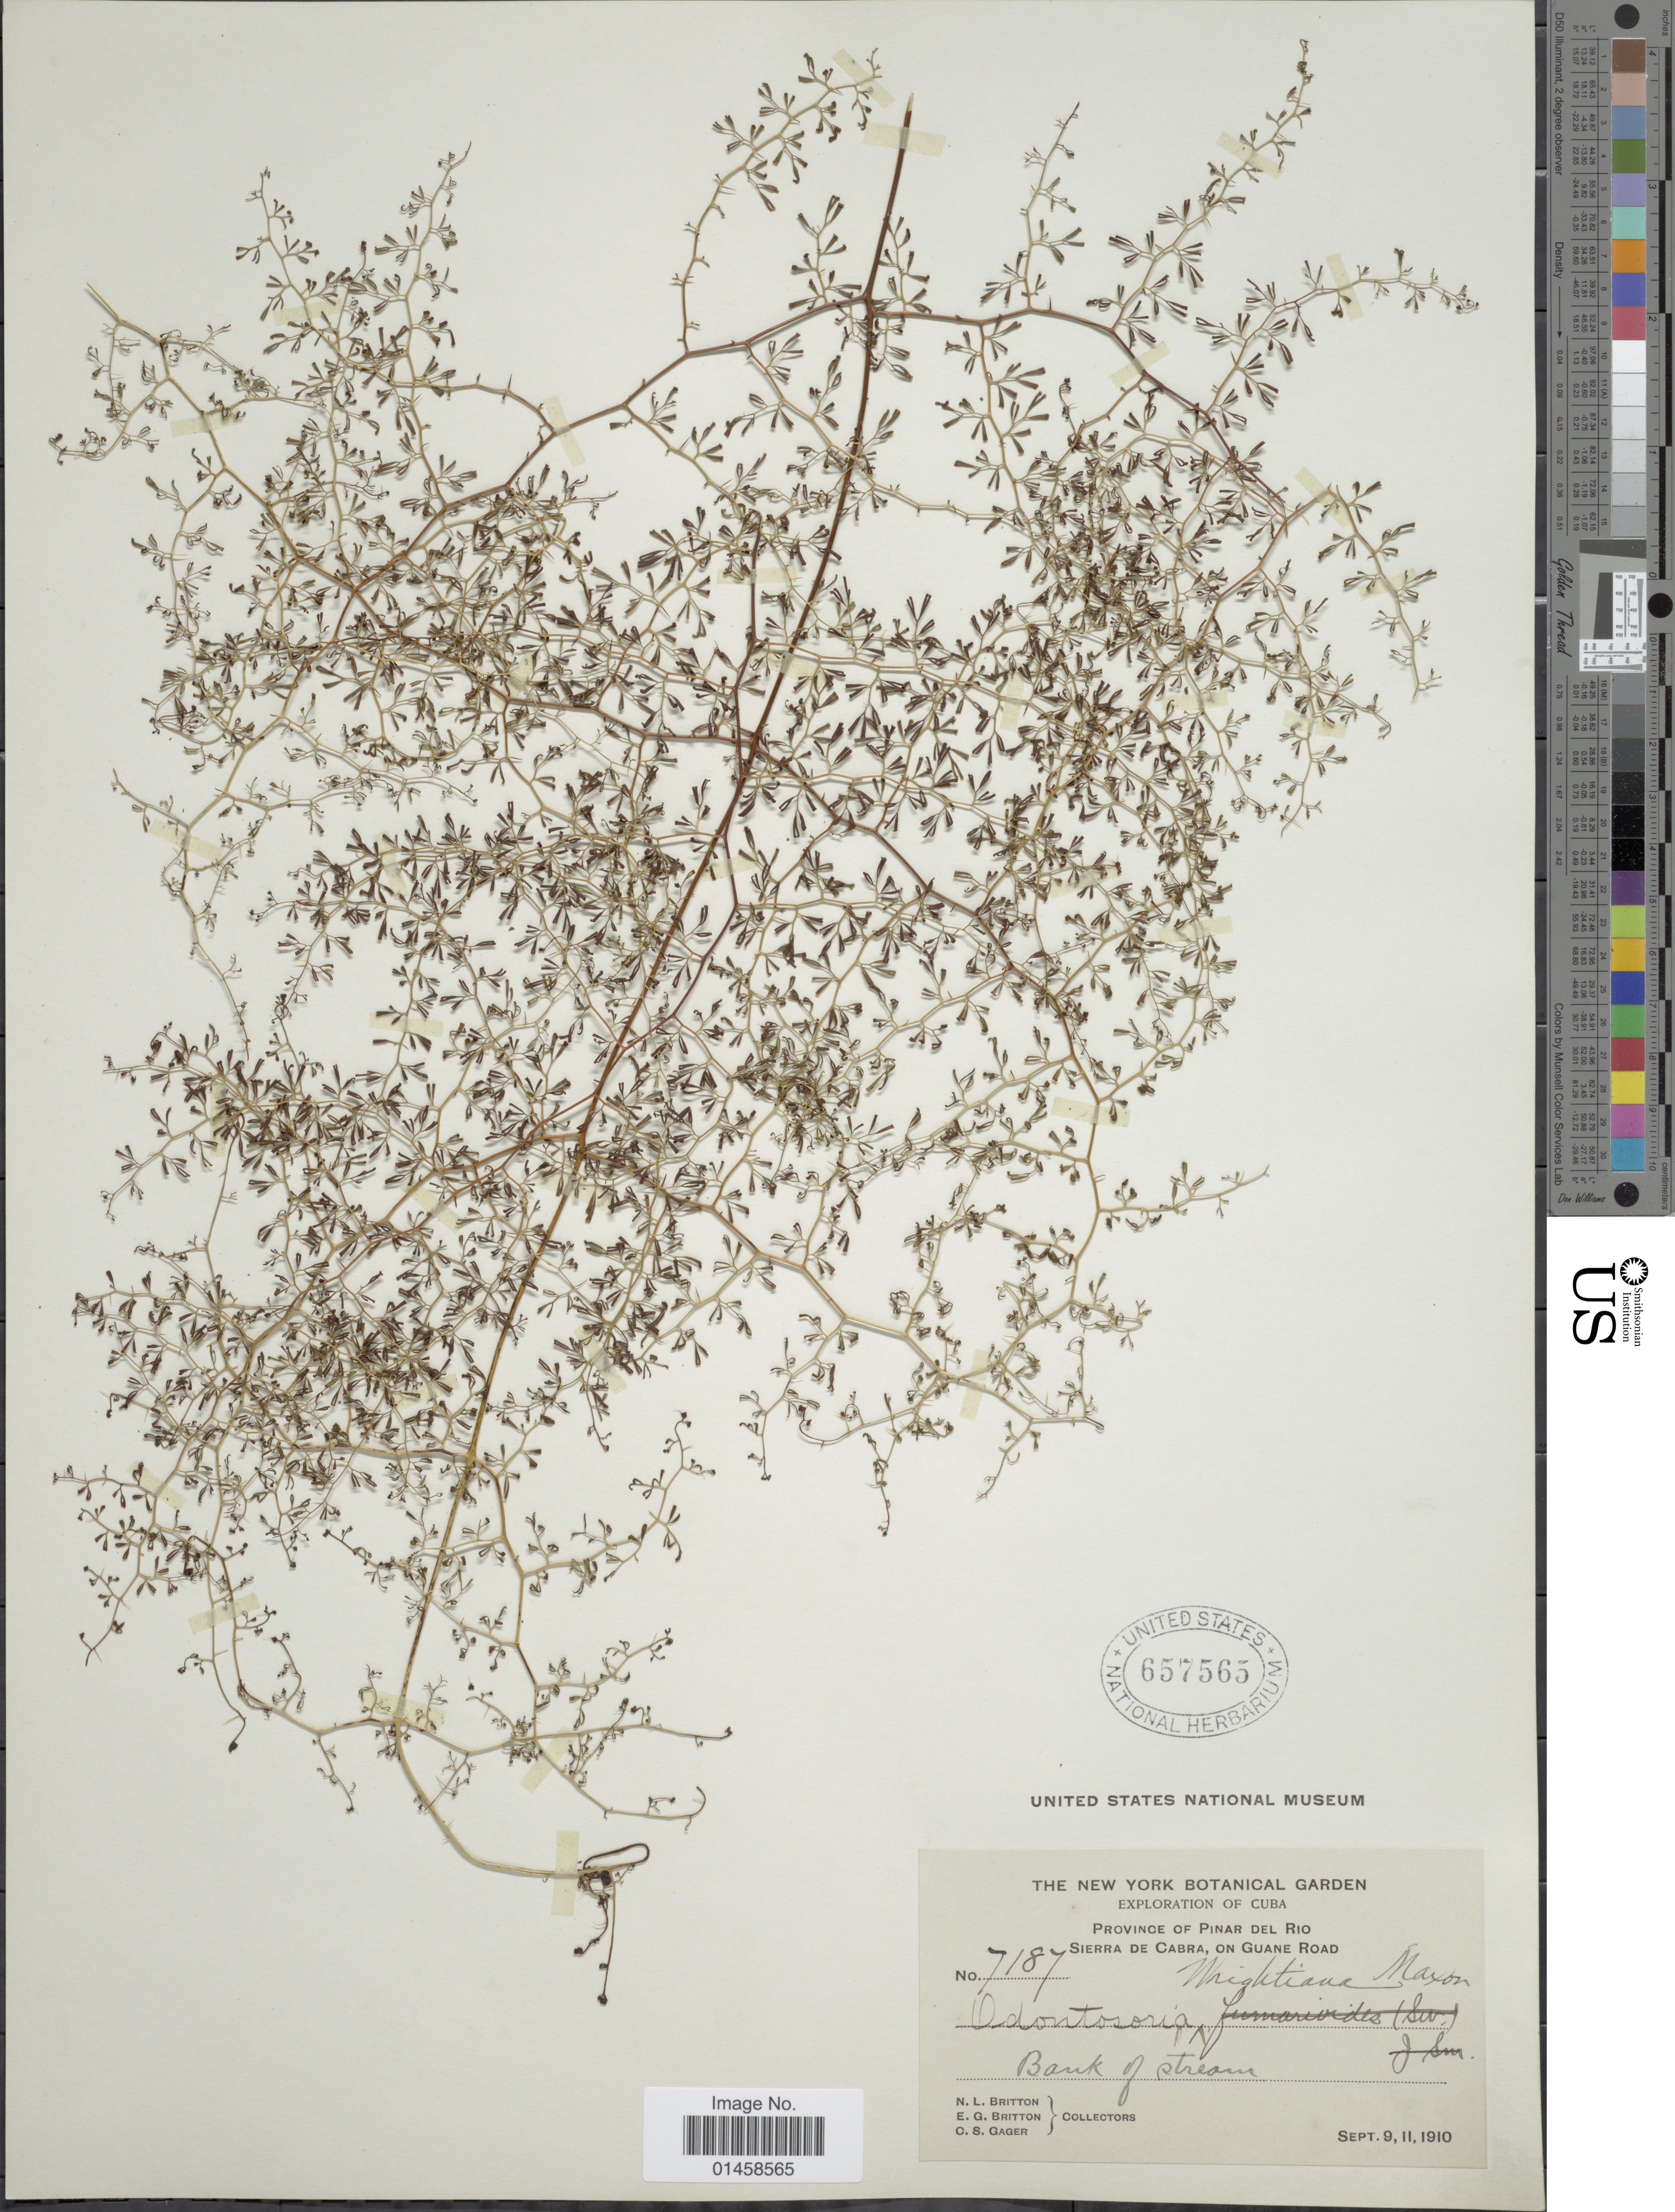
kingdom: Plantae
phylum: Tracheophyta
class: Polypodiopsida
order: Polypodiales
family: Lindsaeaceae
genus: Odontosoria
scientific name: Odontosoria wrightiana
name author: Maxon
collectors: N. Britton, E. G. Britton & O. Gager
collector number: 7187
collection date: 1910-09-09/1910-09-11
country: Cuba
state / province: Pinar del Río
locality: Sierra de Cabra, on Guane Road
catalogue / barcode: US 657565